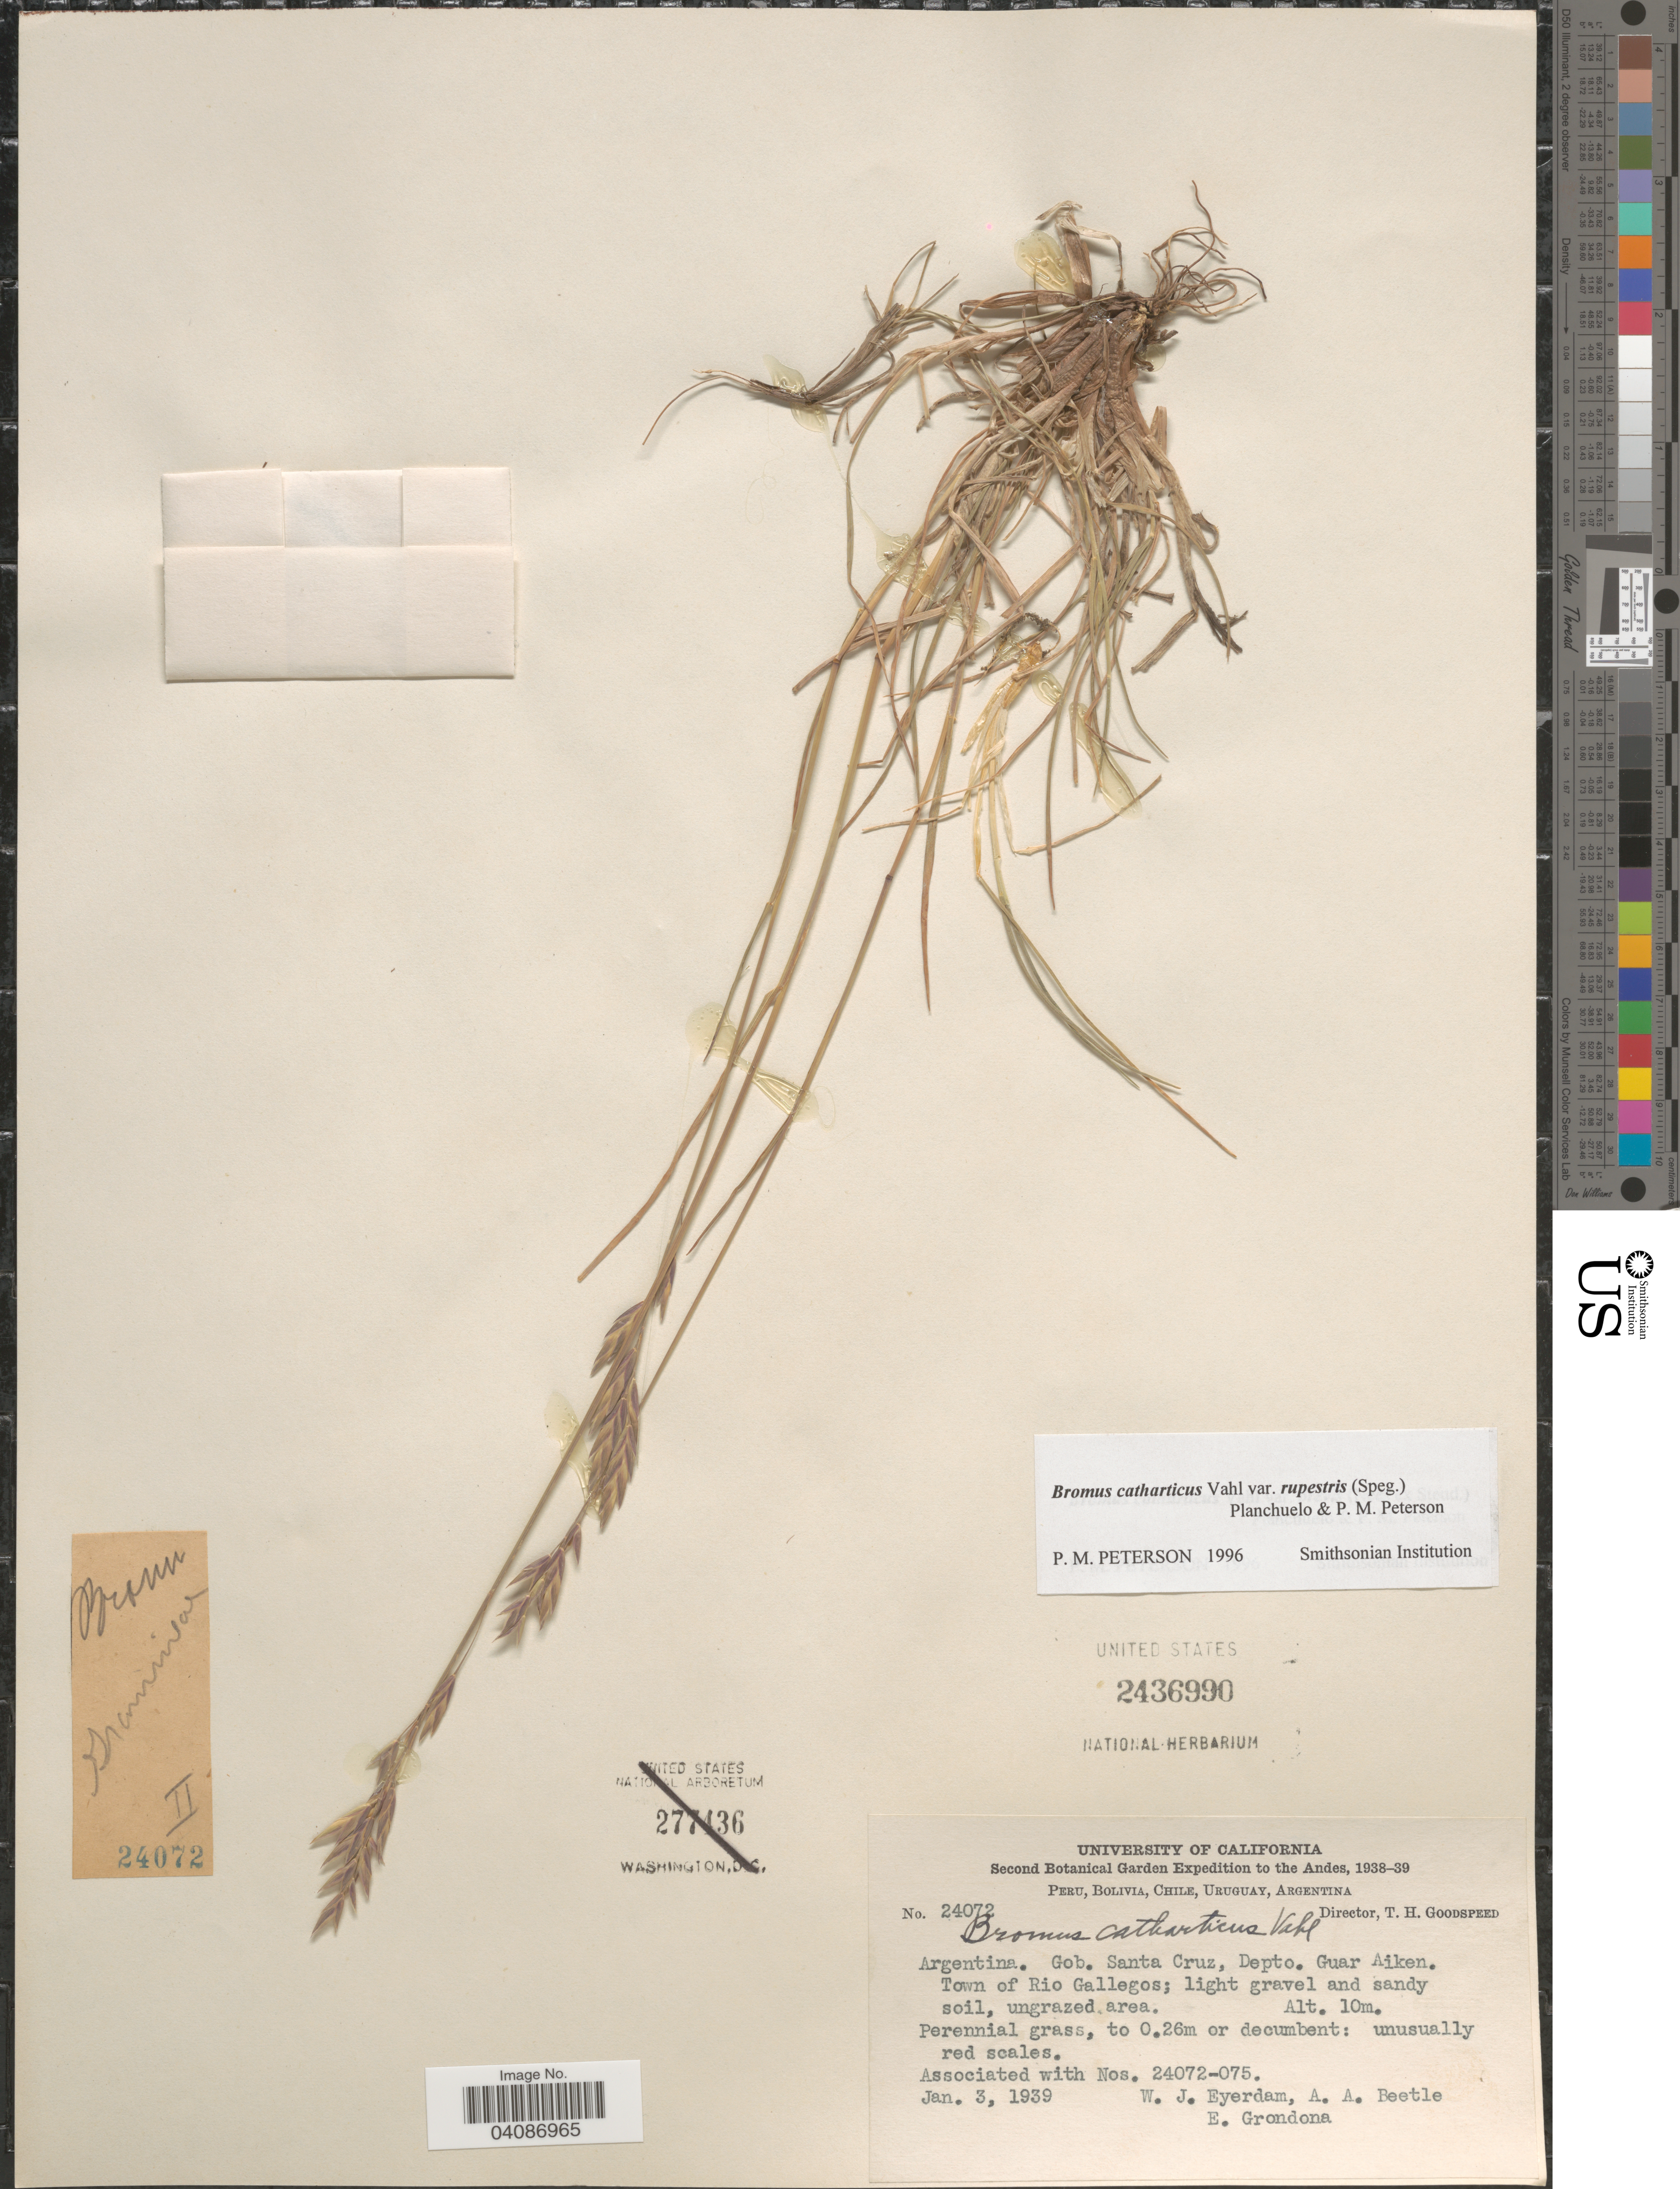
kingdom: Plantae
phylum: Tracheophyta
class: Liliopsida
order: Poales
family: Poaceae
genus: Bromus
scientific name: Bromus cebadilla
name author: Steud.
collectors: W. J. Eyerdam, A. A. Beetle & E. Grondona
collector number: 24072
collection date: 1939-01-03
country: Argentina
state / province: Santa Cruz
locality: Second Boranical Garden Expedition to the Andes, 1938-39. Depto. Guar Aiken. Town of Rio Gallegos.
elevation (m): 10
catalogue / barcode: US 2436990